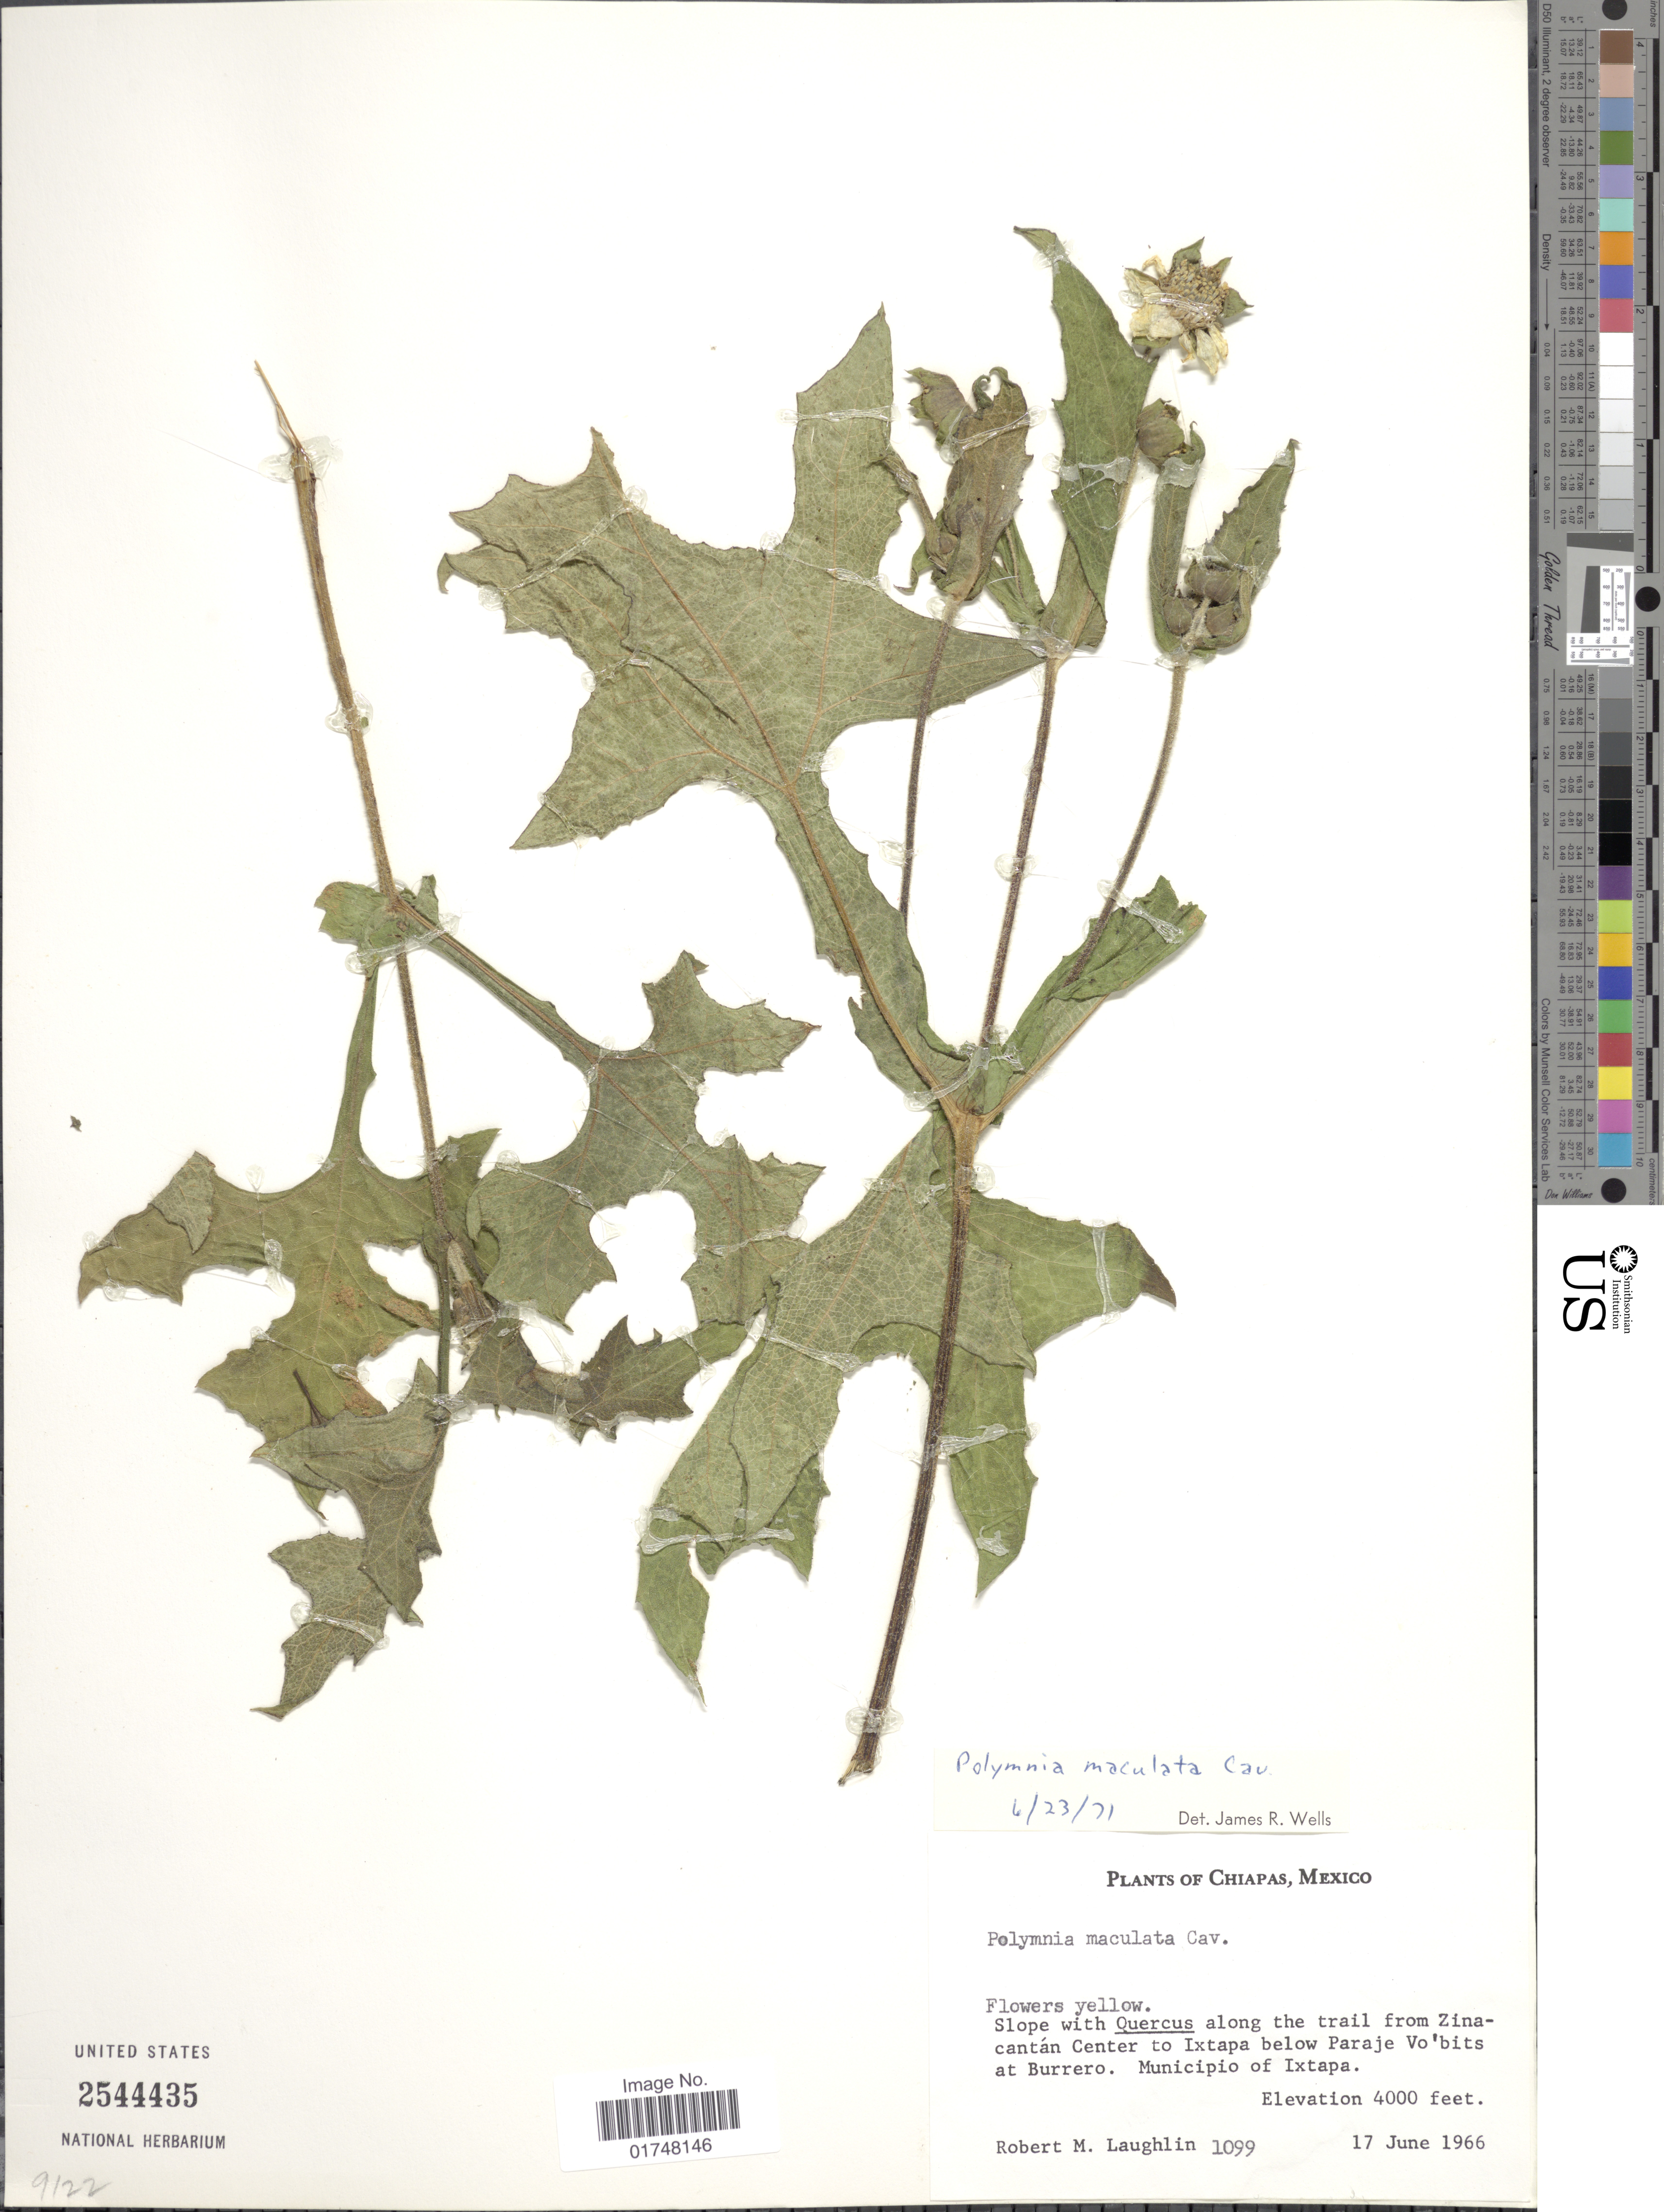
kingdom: Plantae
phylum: Tracheophyta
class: Magnoliopsida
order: Asterales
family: Asteraceae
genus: Smallanthus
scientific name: Smallanthus maculatus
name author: (Cav.) H. Rob.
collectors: R. M. Laughlin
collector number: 1099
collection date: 1966-06-17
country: Mexico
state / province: Chiapas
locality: Along the trail from Zinacantan Center to Ixtapa below Paraje Vo'bits at Burrero. Municipio of Ixtapa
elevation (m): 1219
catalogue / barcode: US 2544435